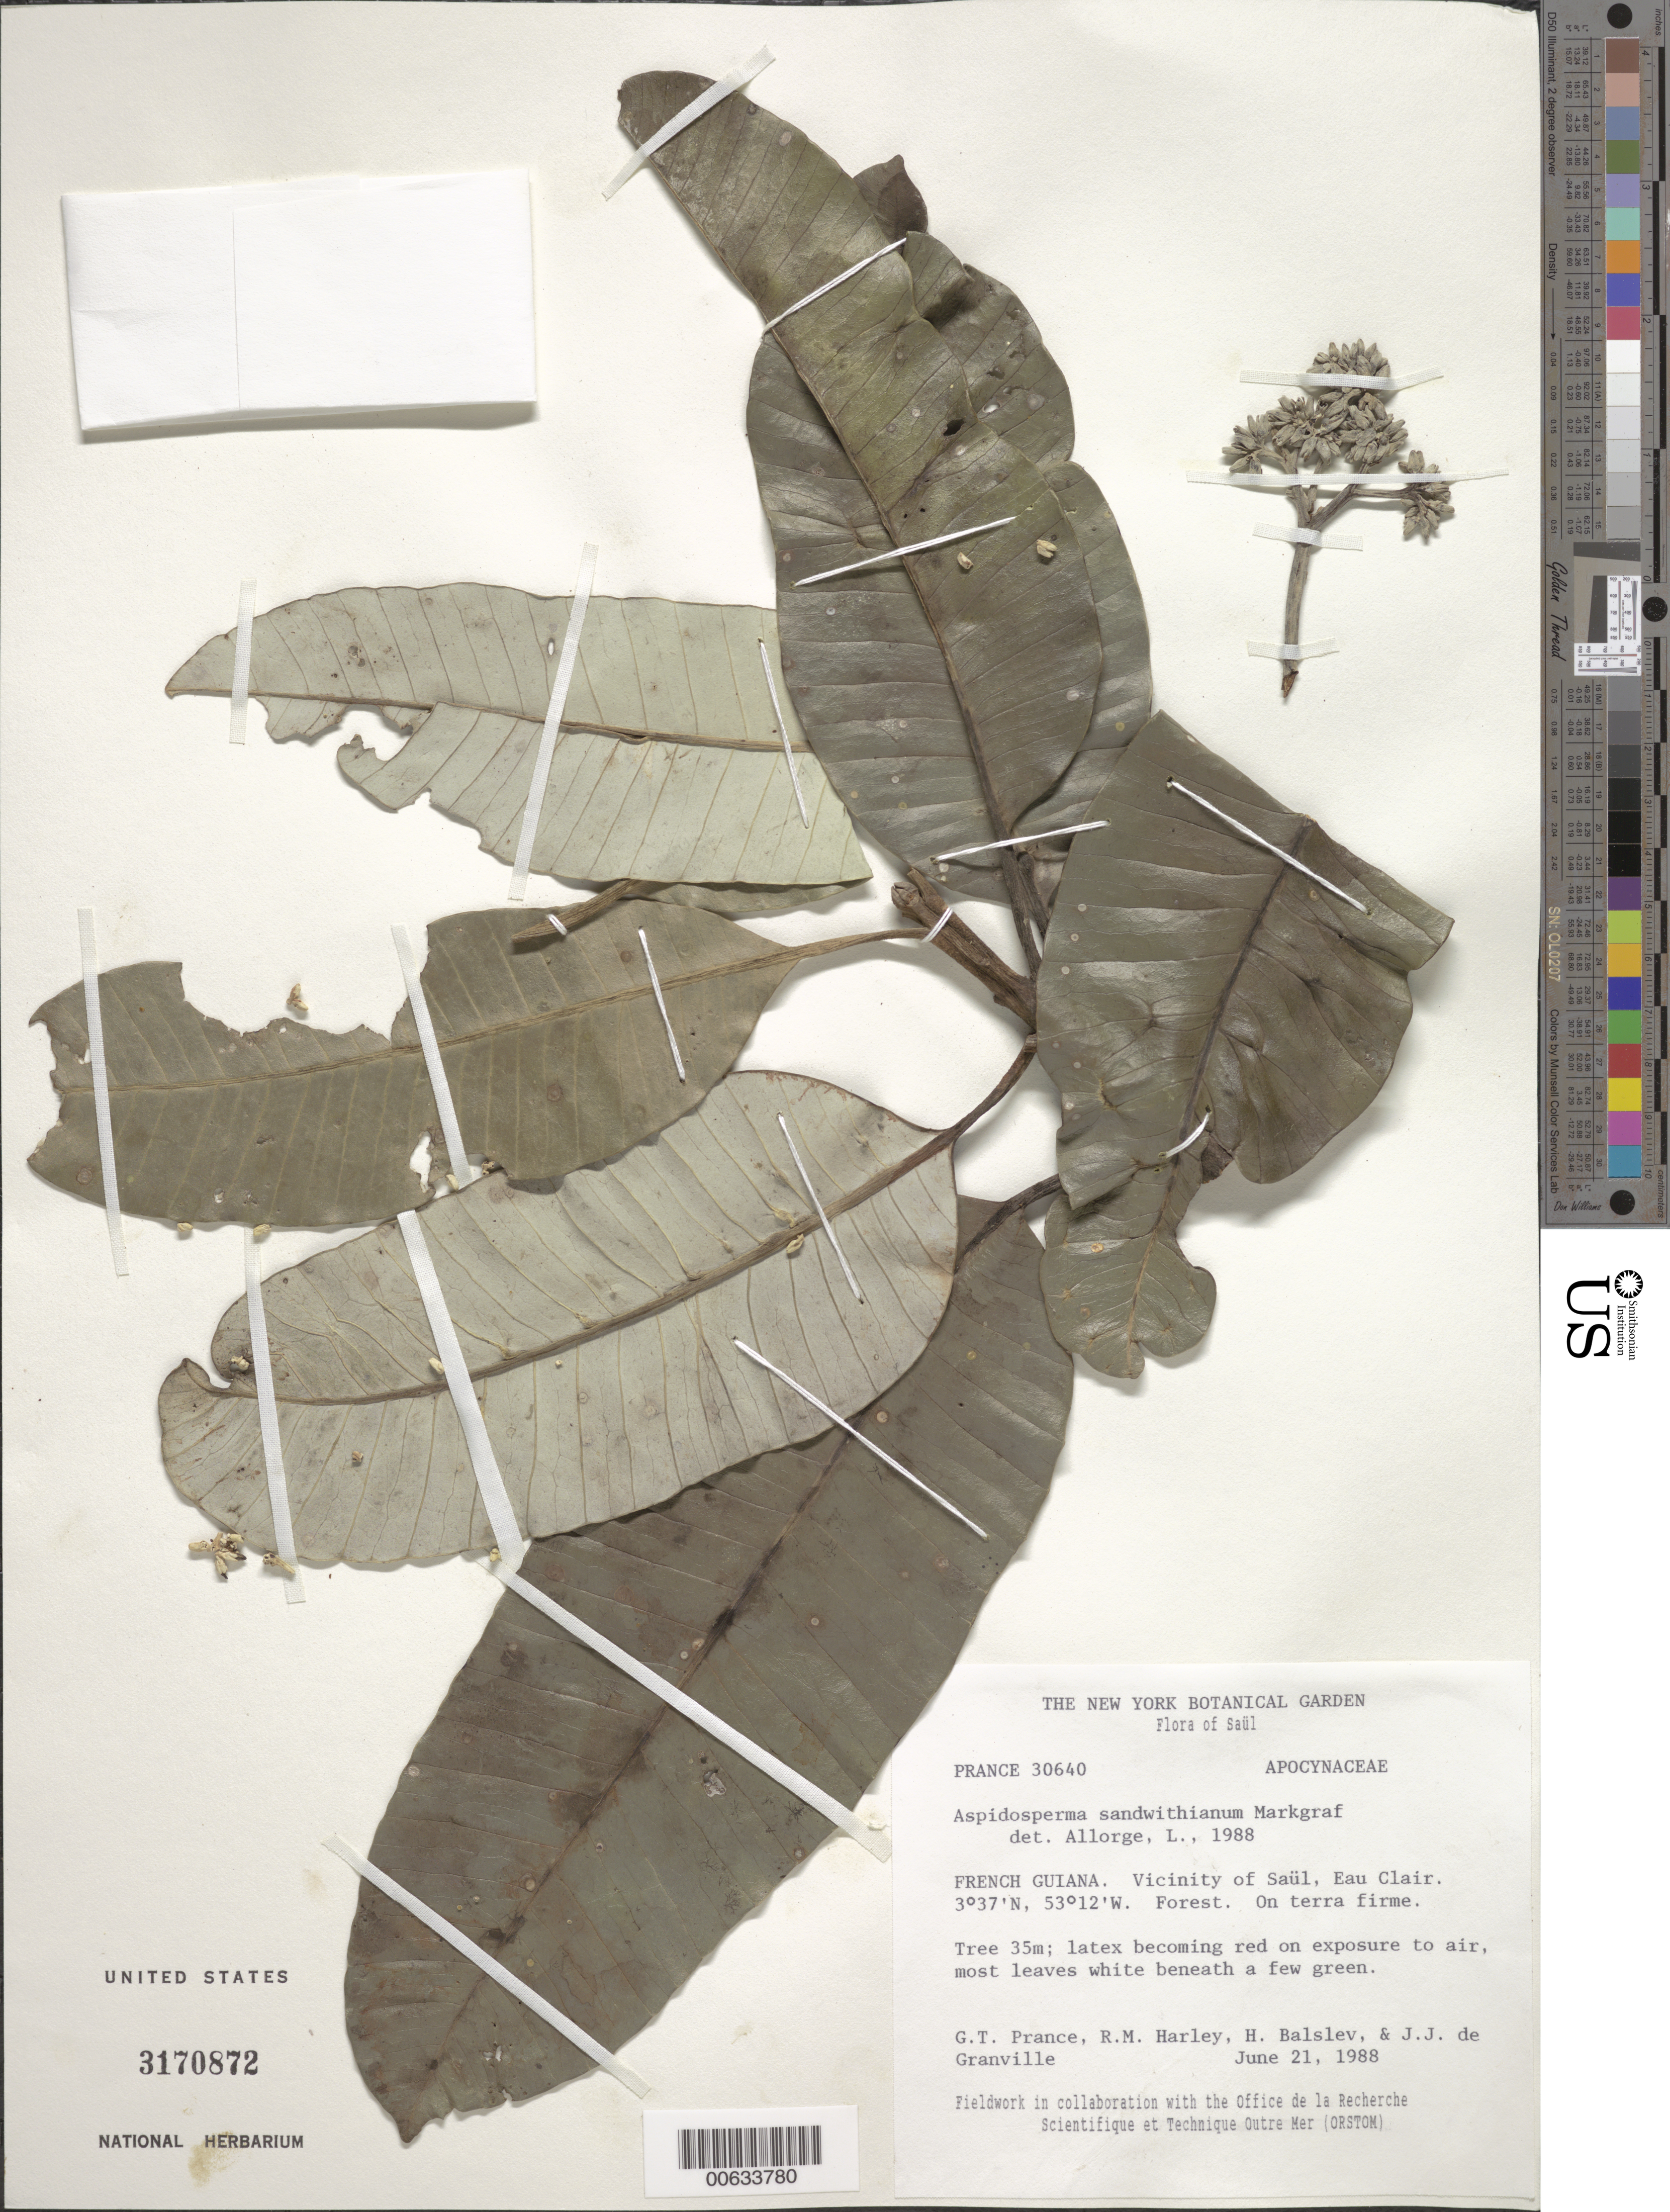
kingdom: Plantae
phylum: Tracheophyta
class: Magnoliopsida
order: Gentianales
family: Apocynaceae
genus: Aspidosperma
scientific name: Aspidosperma sandwithianum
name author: Markgr.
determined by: Allorge, L.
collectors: G. T. Prance, R. M. Harley, H. Balslev & J.-J. de Granville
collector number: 30640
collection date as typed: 21-Jun-88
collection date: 1988-06-21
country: French Guiana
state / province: Saint-Laurent-du-Maroni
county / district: Saül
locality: Eaux Claires, vicinity of Saül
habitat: Forest, on terra firme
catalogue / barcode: US 3170872